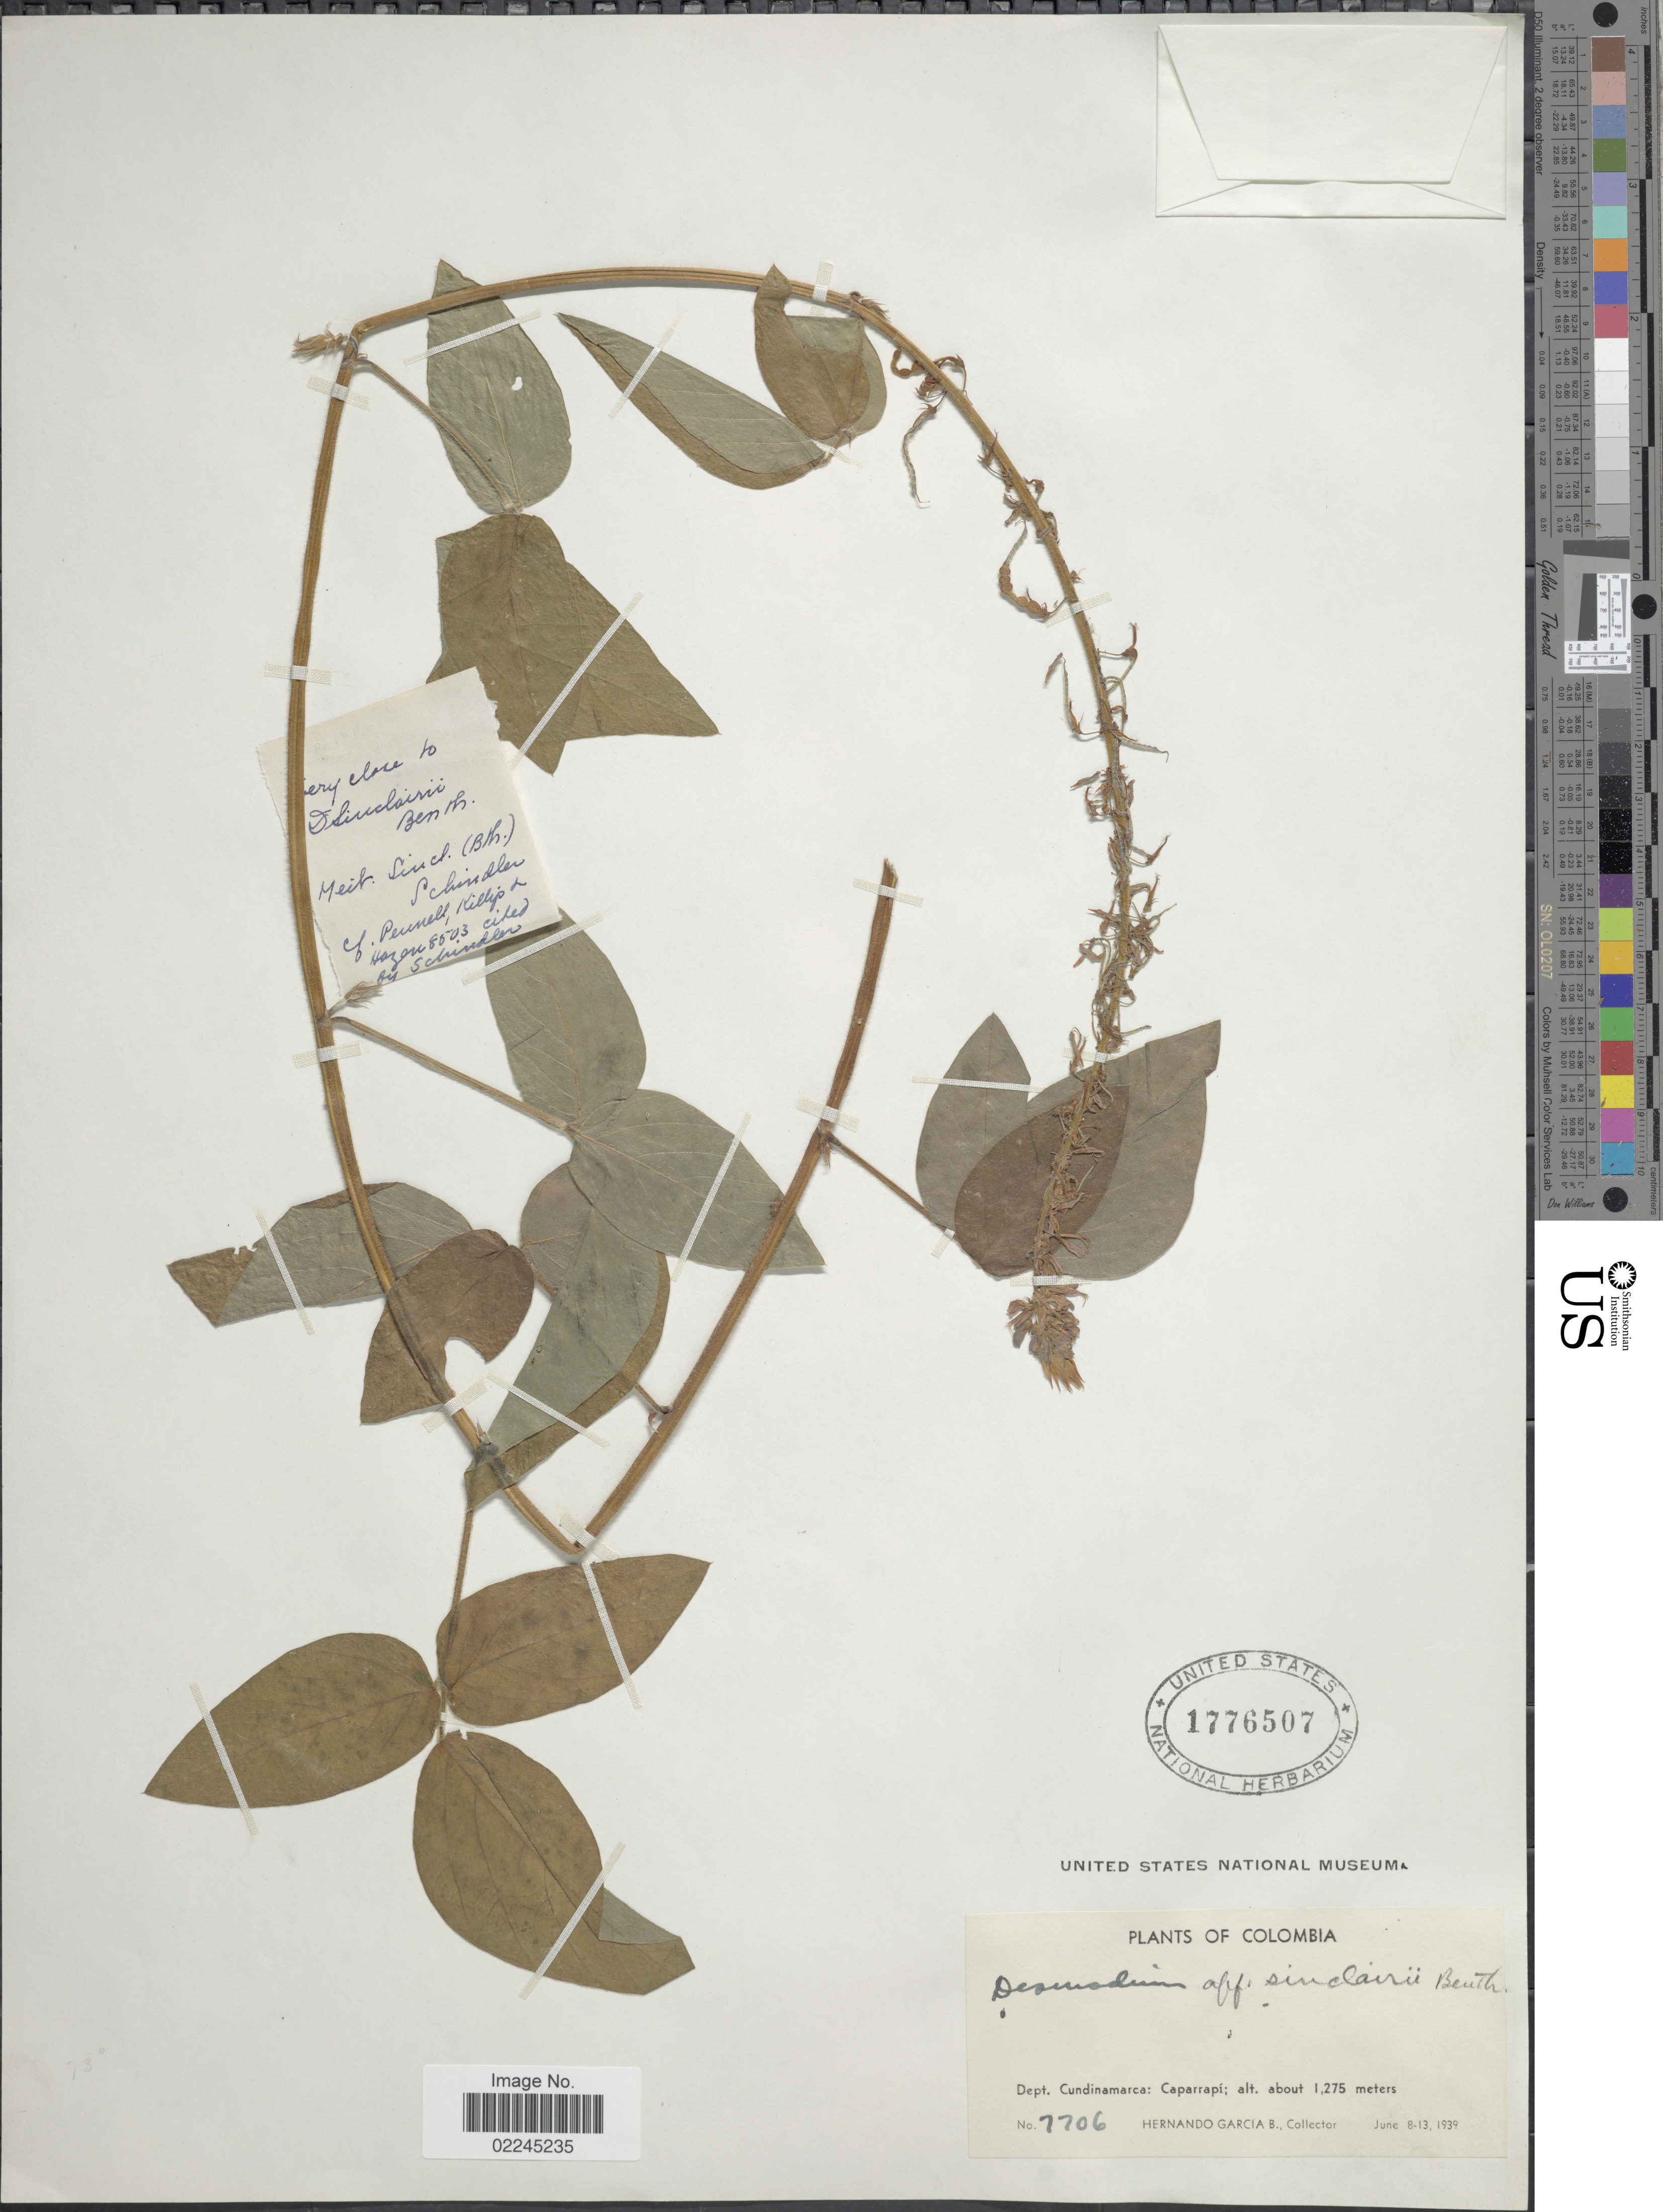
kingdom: Plantae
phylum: Tracheophyta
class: Magnoliopsida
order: Fabales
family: Fabaceae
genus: Desmodium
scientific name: Desmodium intortum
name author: (Mill.) Urb.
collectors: H. García Barriga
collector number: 7706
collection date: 1939-06-08/1939-06-13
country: Colombia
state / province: Cundinamarca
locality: Dept. Cundinamarca: Caparrapi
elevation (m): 1275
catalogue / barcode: US 1776507